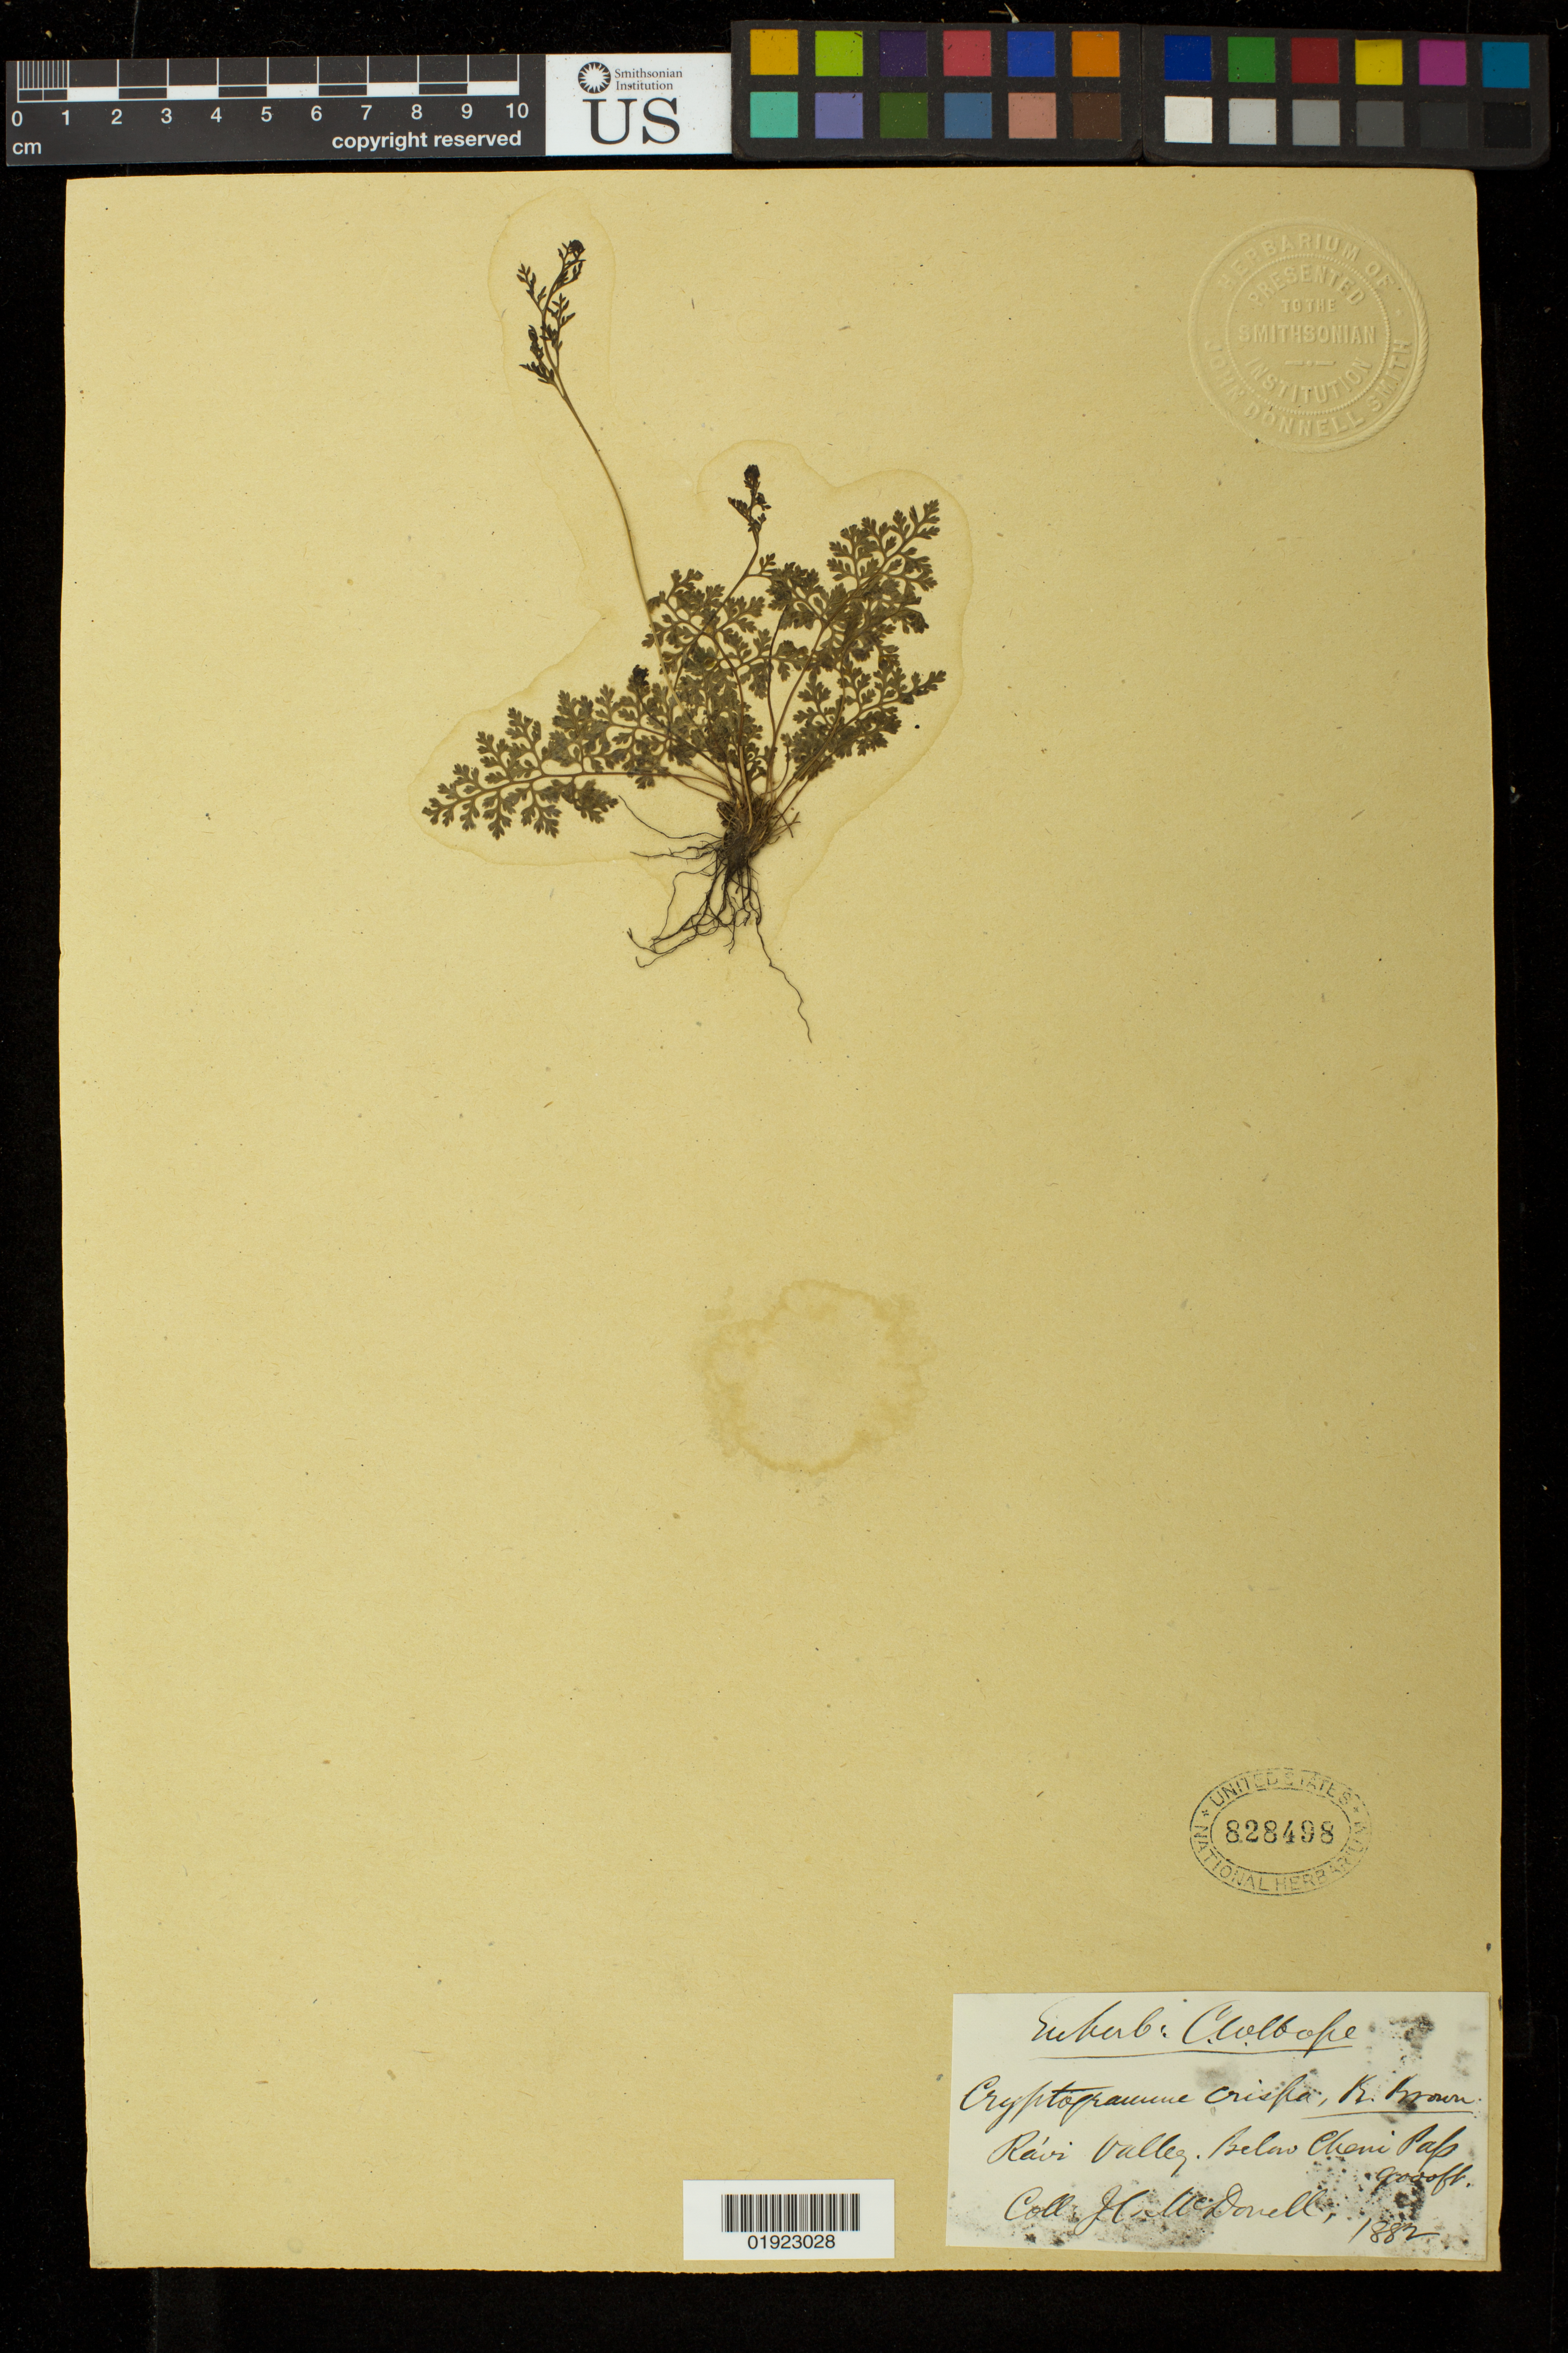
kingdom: Plantae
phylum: Tracheophyta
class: Polypodiopsida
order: Polypodiales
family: Pteridaceae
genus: Cryptogramma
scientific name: Cryptogramma crispa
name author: Fernald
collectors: H. O'Donell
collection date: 1882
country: India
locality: Ravi Valley. Below Cheni Pass.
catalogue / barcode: US 828498